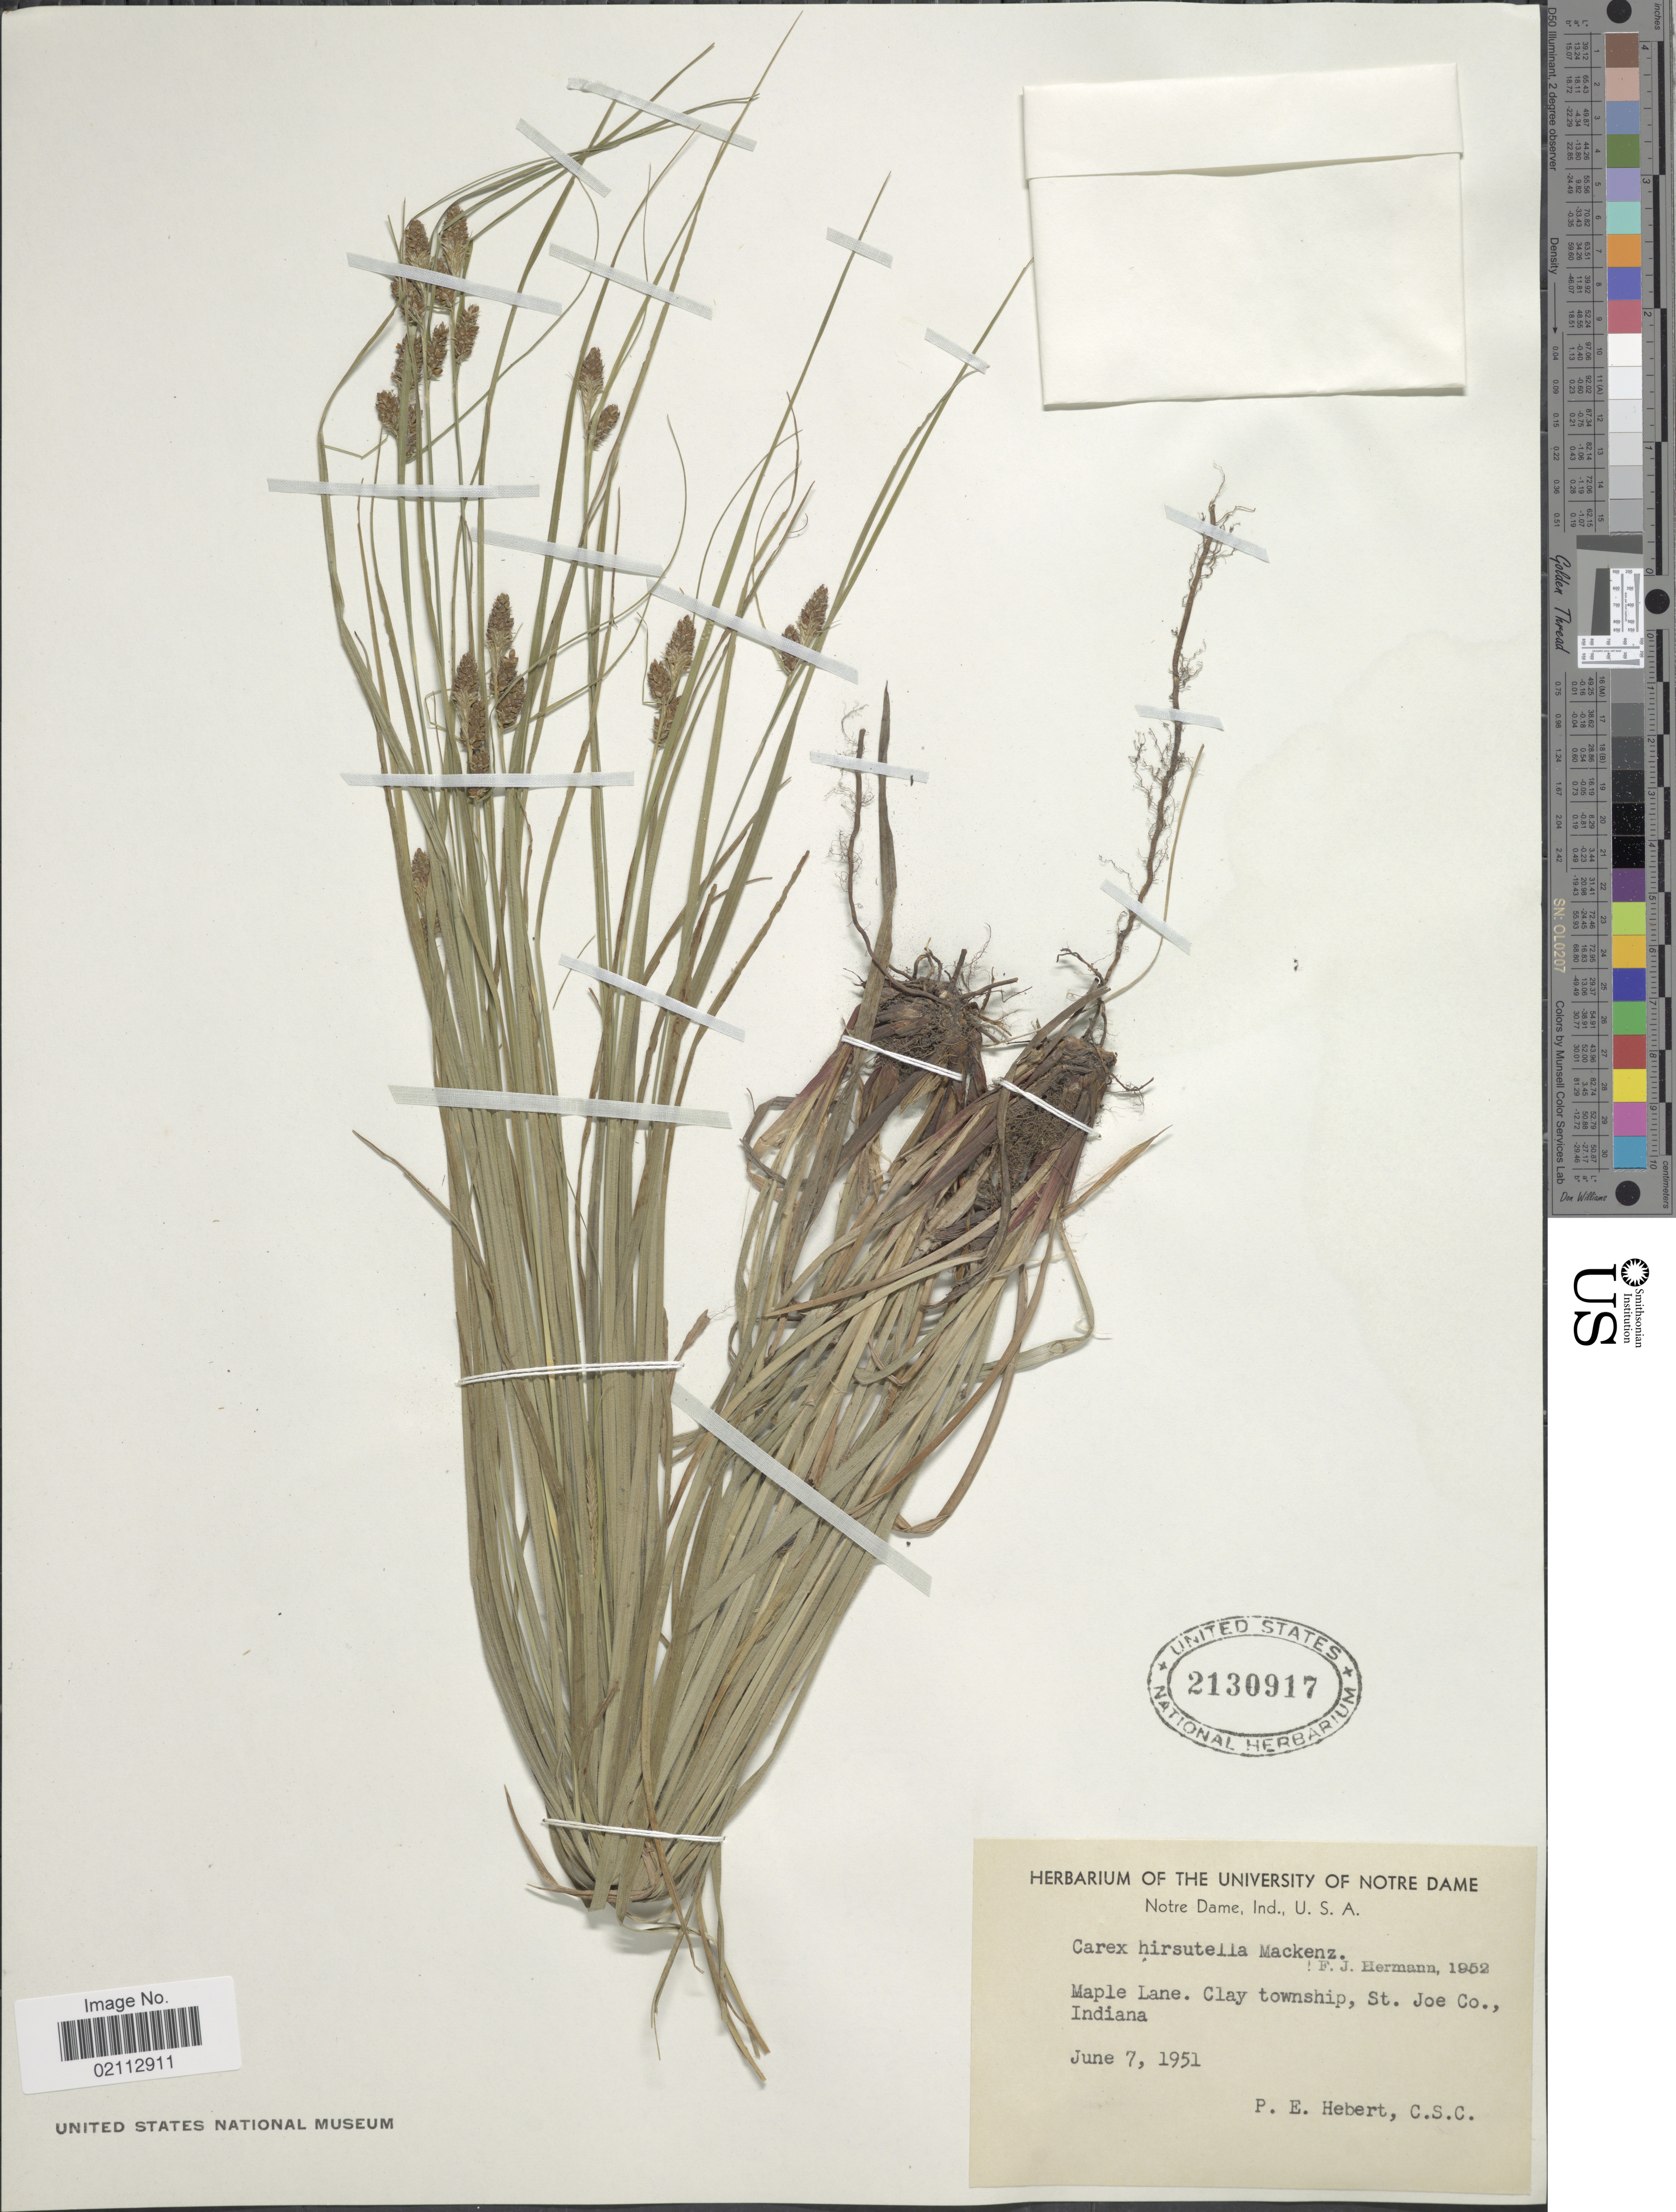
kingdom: Plantae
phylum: Tracheophyta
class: Liliopsida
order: Poales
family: Cyperaceae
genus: Carex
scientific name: Carex hirsutella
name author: Mack.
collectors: P. Hebert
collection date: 1951-06-07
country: United States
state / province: Indiana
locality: Maple Lane. Clay township, St. Joe Co.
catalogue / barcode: US 2130917